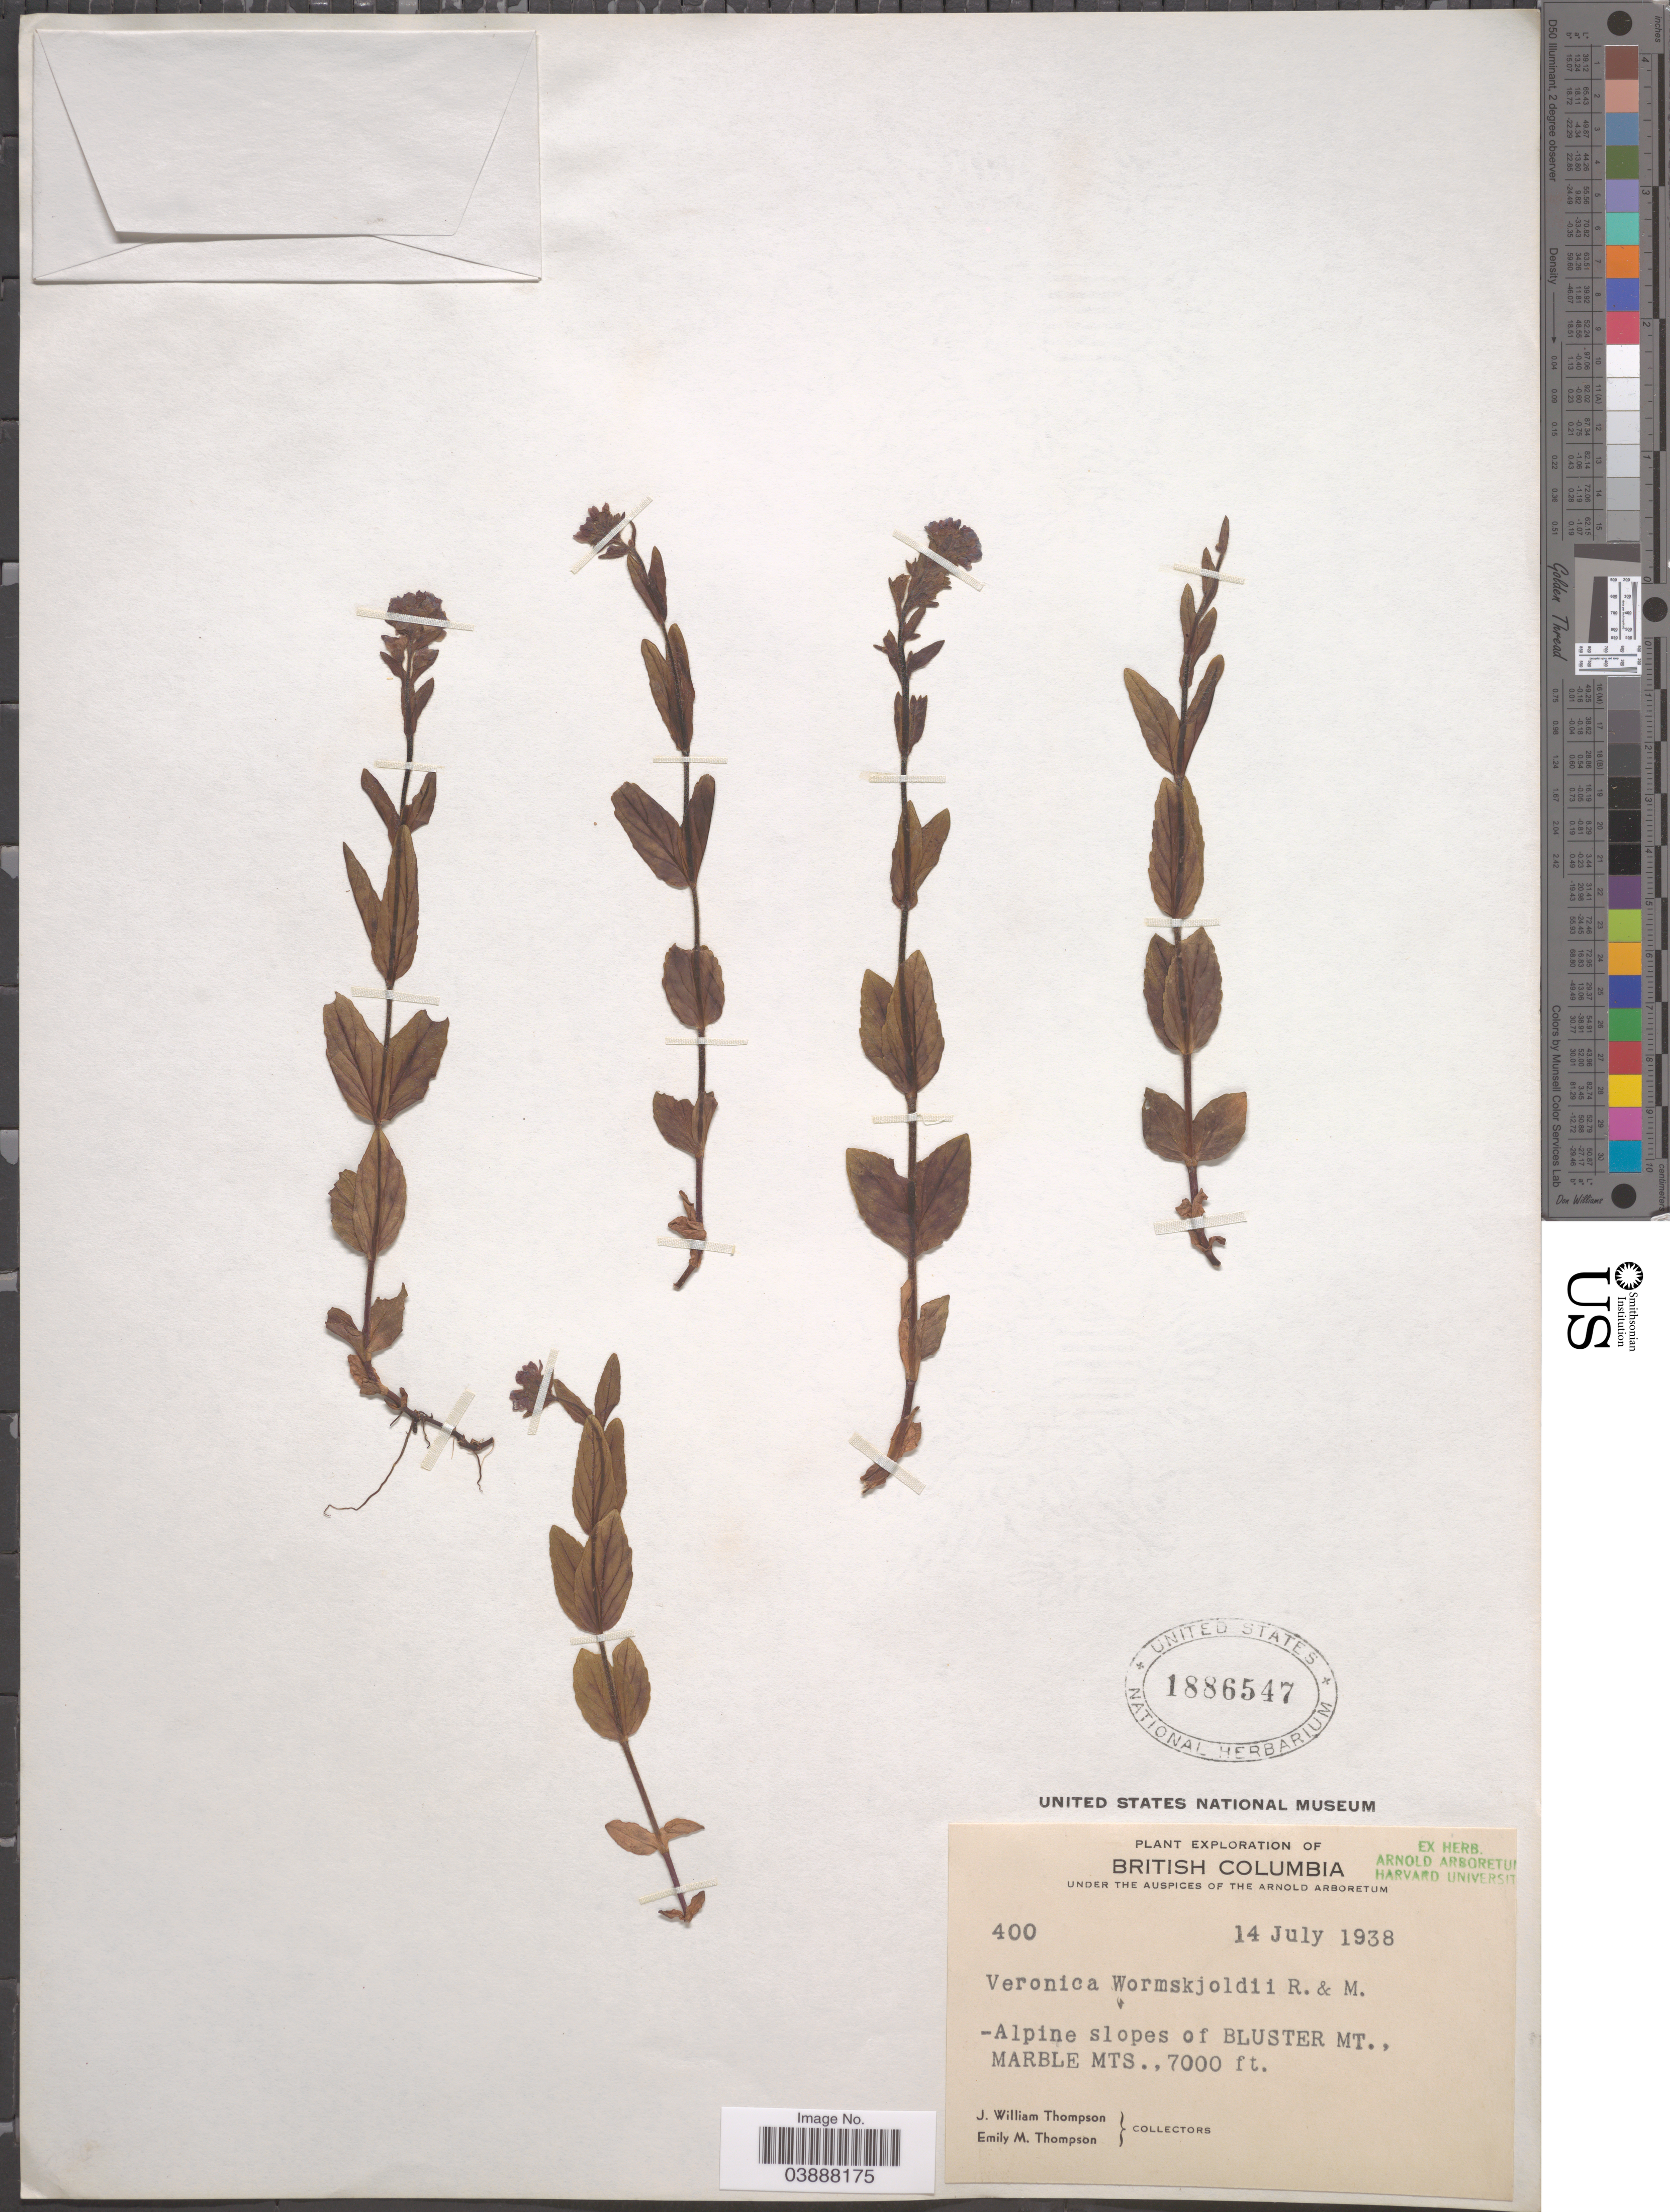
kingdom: Plantae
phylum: Tracheophyta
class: Magnoliopsida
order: Lamiales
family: Plantaginaceae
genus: Veronica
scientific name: Veronica wormskjoldii subsp. wormskjoldii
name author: Roem. & Schult.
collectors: J. W. Thompson & E. M. Thompson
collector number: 400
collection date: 1938-07-14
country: Canada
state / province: British Columbia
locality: Alpine slopes of Bluster Mt., Marble Mts.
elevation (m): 2134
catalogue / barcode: US 1886547